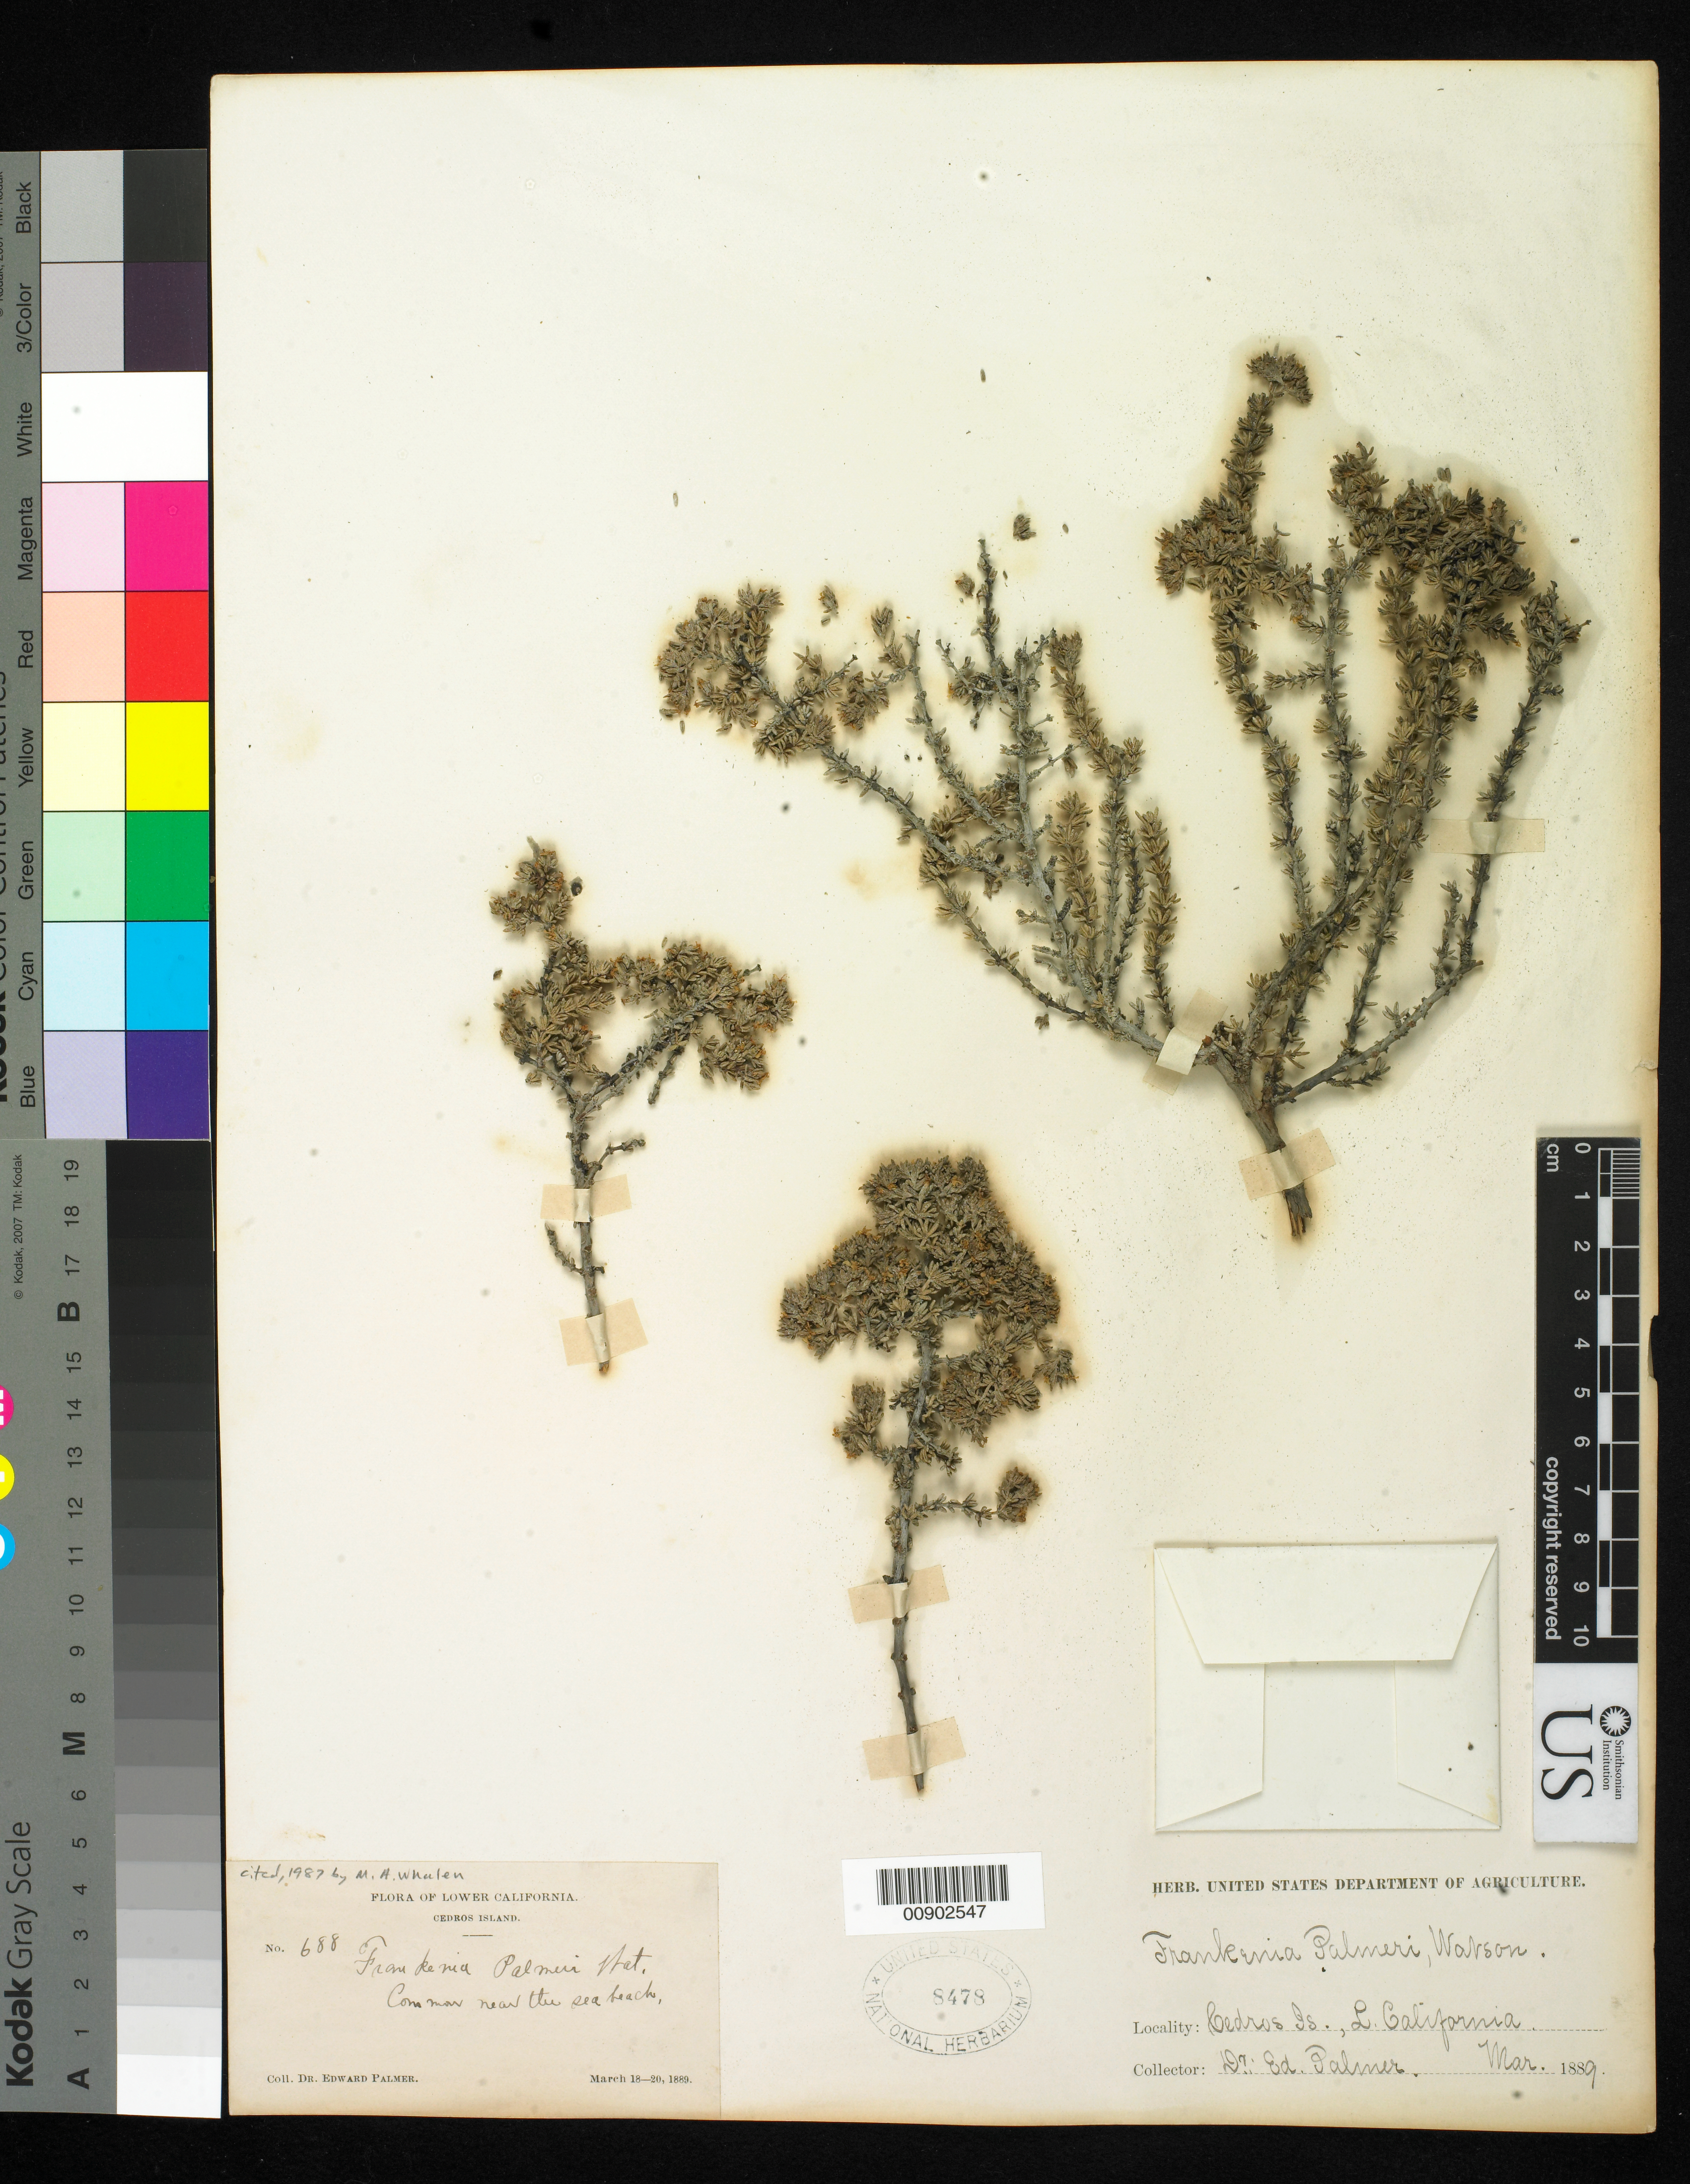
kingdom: Plantae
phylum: Tracheophyta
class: Magnoliopsida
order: Caryophyllales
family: Frankeniaceae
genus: Frankenia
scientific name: Frankenia palmeri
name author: S. Watson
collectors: E. Palmer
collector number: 688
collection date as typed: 18 Mar 1889 to 20 Mar 1889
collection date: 1889-03-18/1889-03-20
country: Mexico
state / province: Baja California Norte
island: Cedros I.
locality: Cedros Island, Baja California.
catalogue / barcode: US 8478